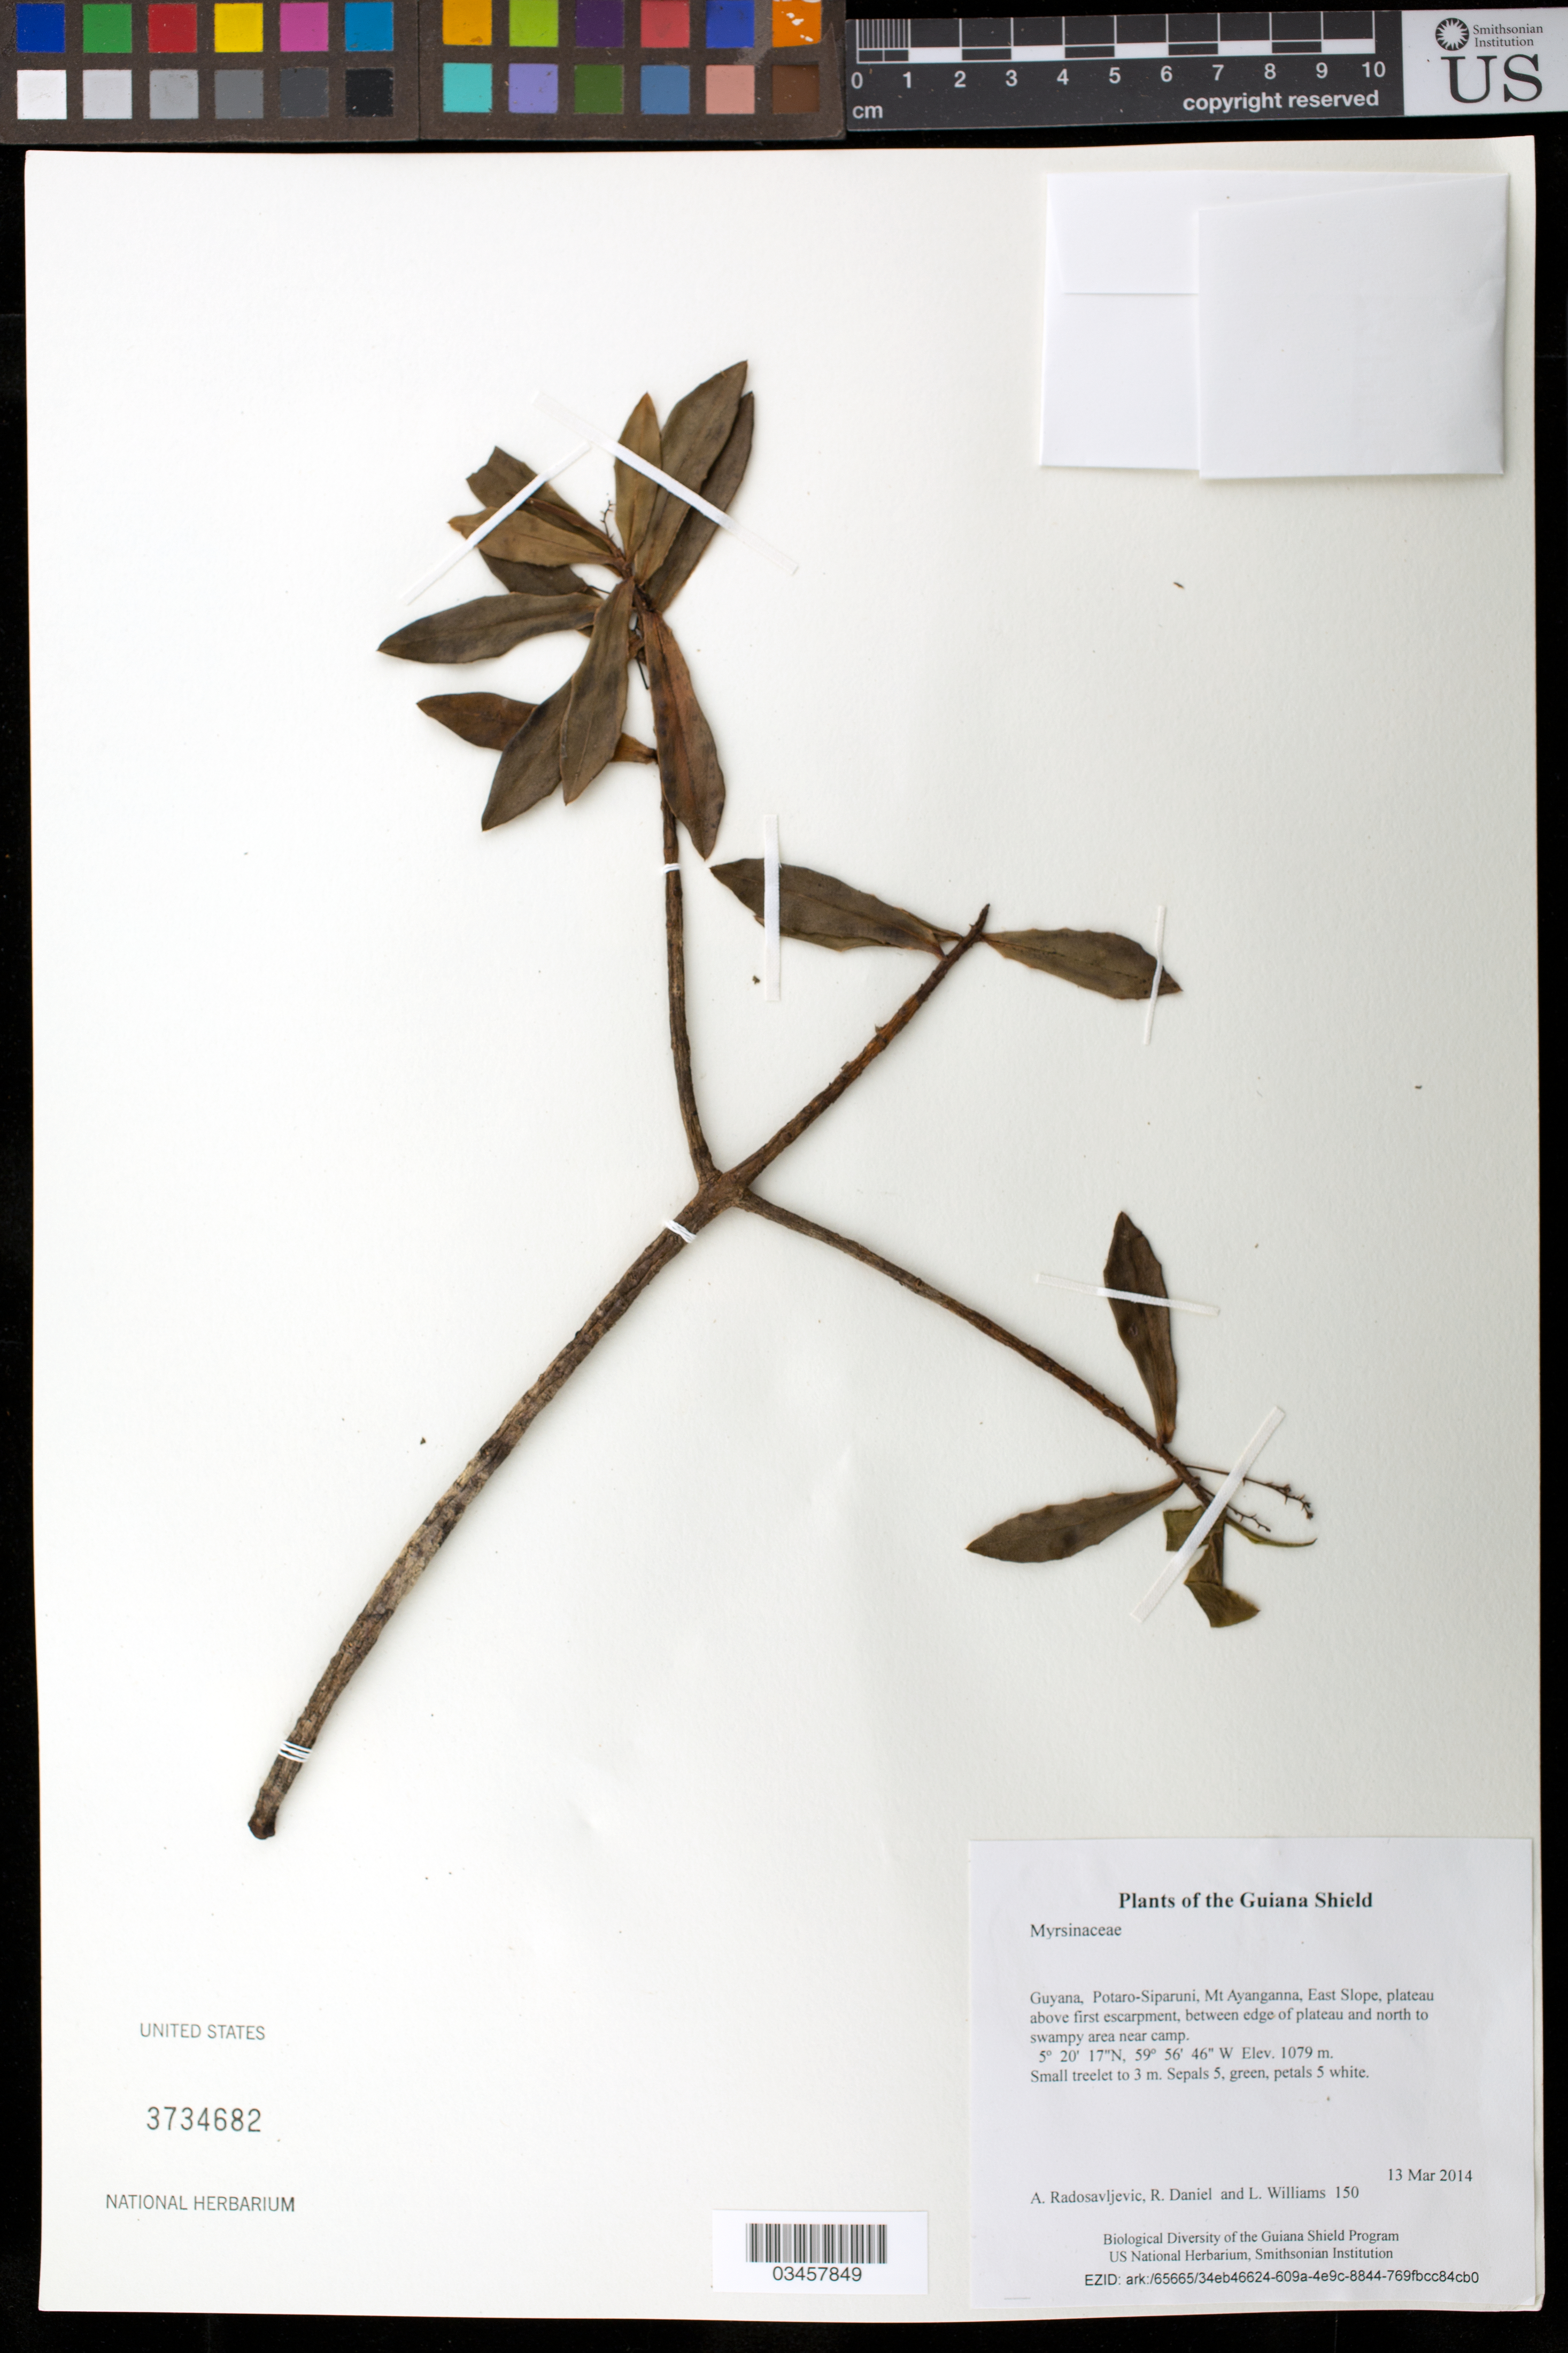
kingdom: Plantae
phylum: Tracheophyta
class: Magnoliopsida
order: Ericales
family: Primulaceae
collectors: A. Radosavljevic, R. Daniel & L. Williams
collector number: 150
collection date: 2014-03-13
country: Guyana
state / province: Potaro-Siparuni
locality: Mt Ayanganna, East Slope, plateau above first escarpment, between edge of plateau and north to swampy area near camp.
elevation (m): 1079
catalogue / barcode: US 3734682